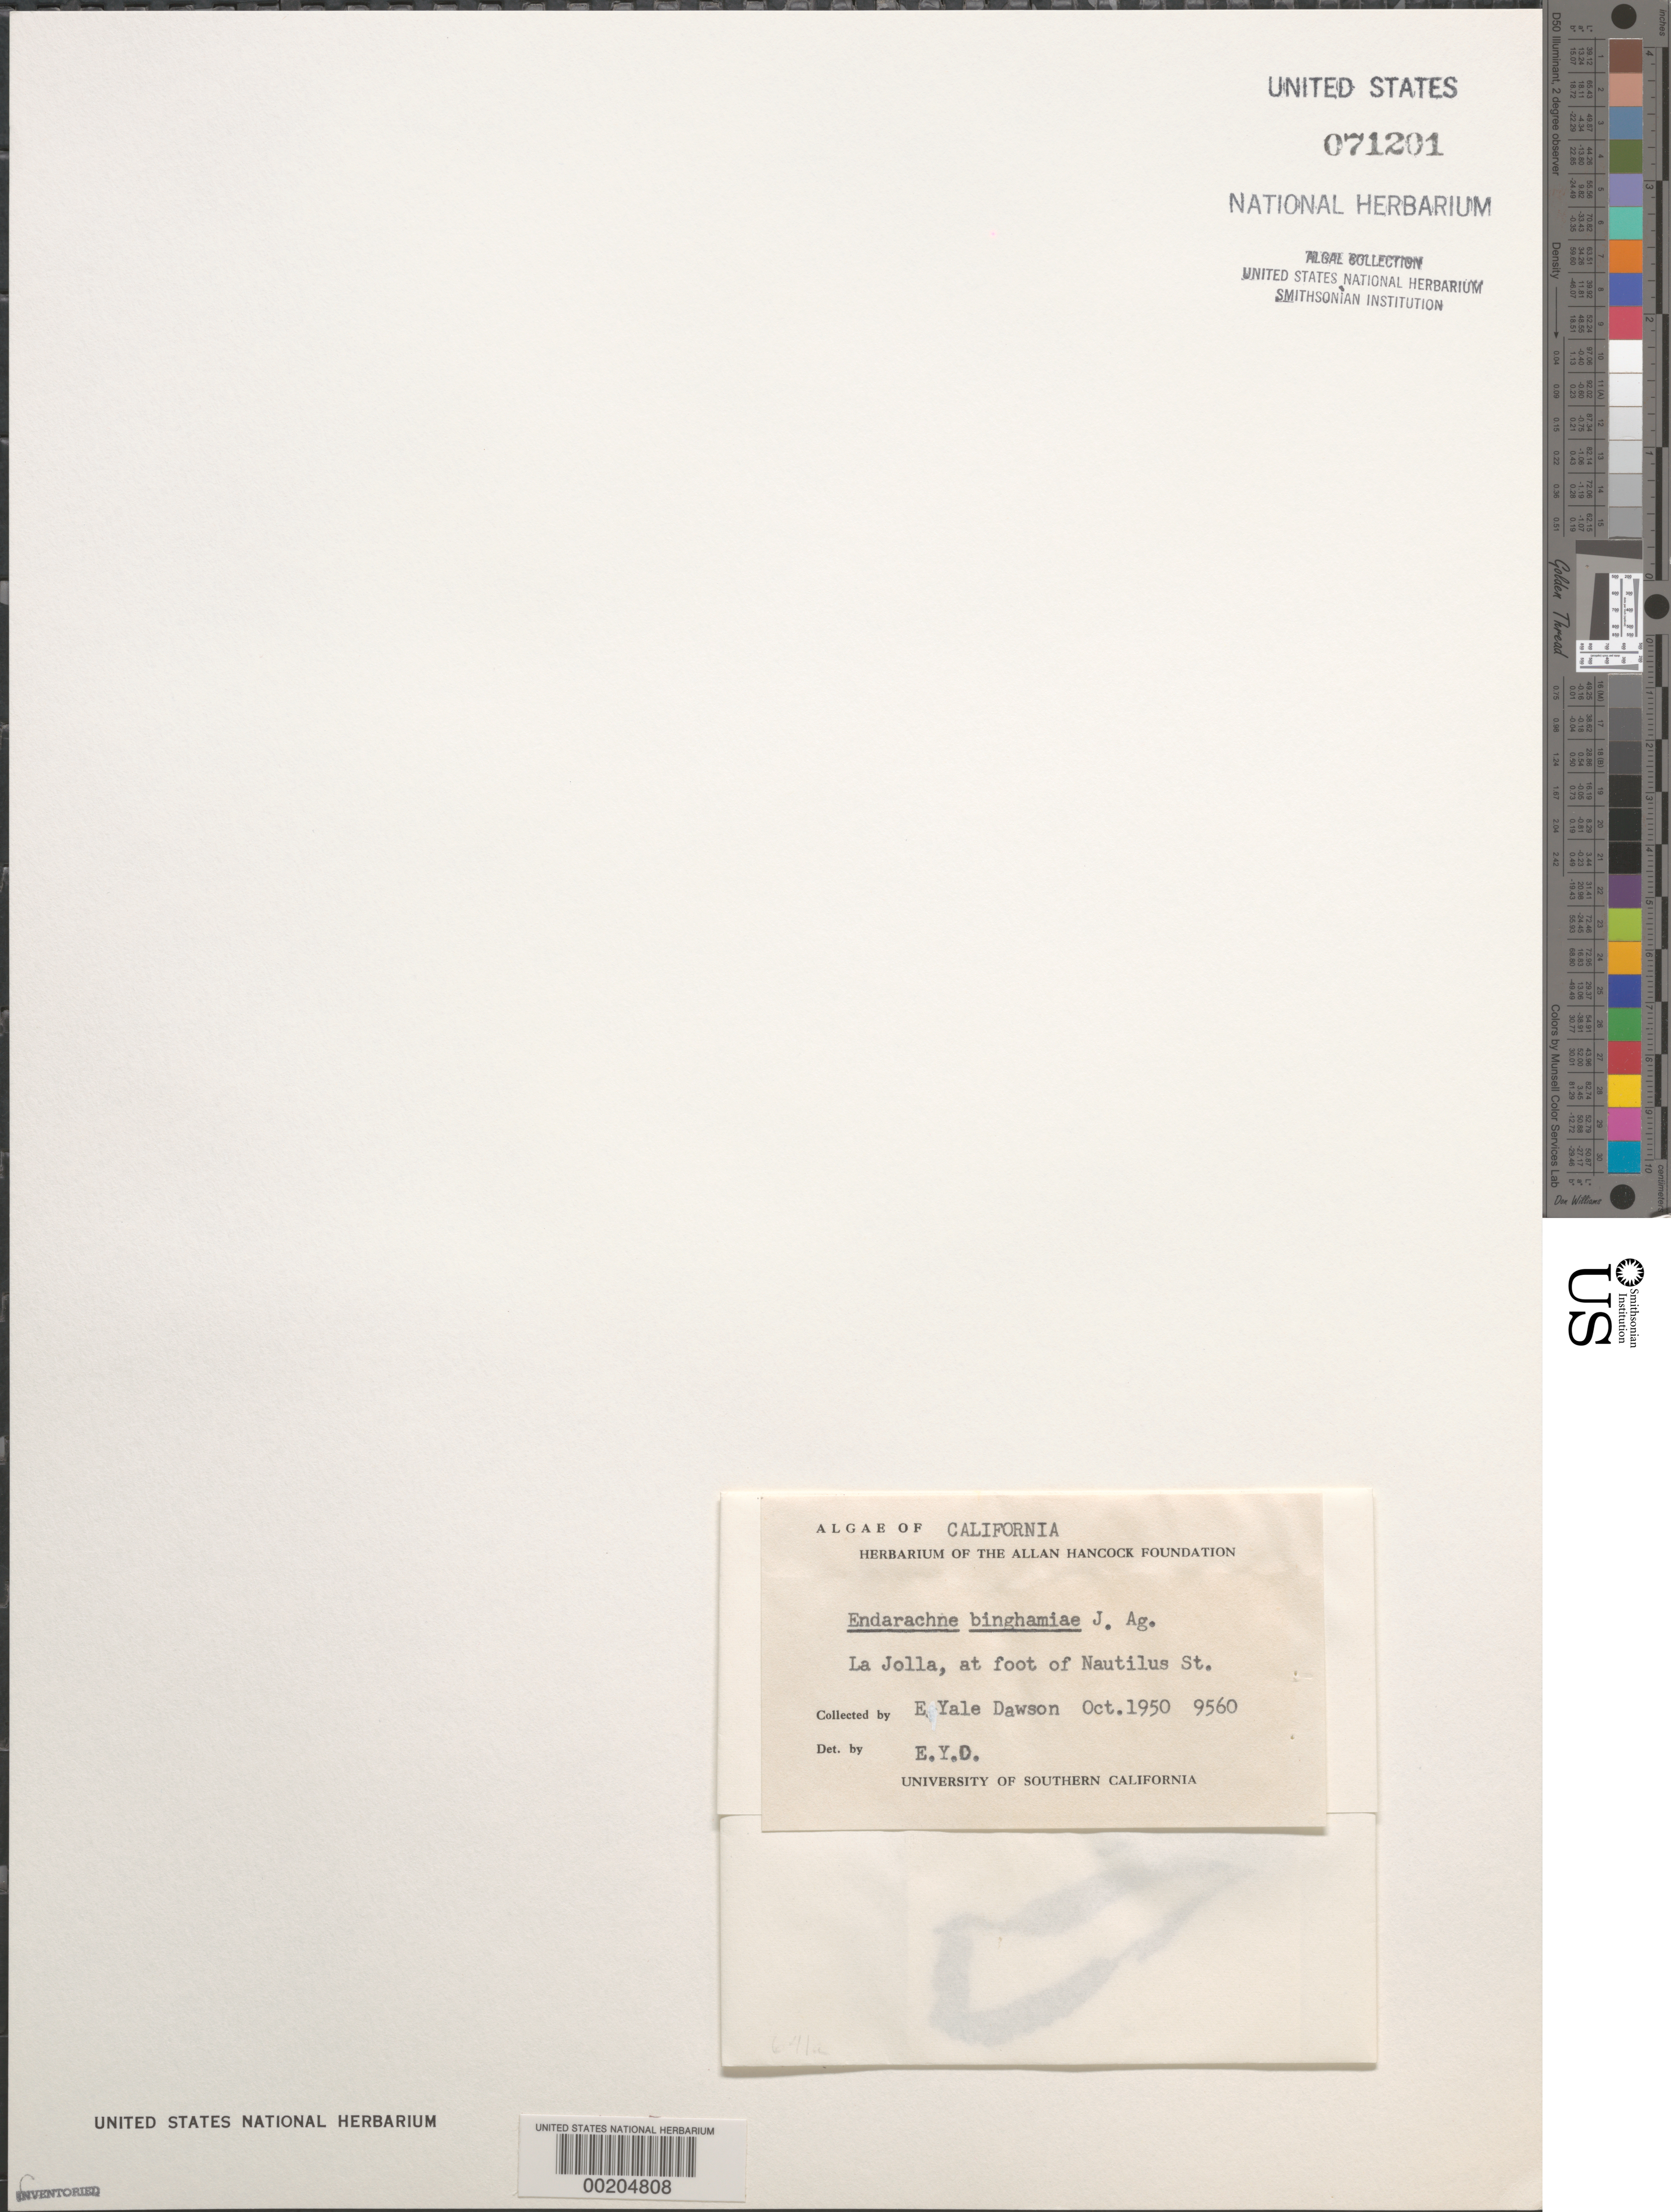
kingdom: Chromista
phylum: Ochrophyta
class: Phaeophyceae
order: Scytosiphonales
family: Scytosiphonaceae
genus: Petalonia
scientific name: Petalonia binghamiae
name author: (J. Agardh) K.L.Vinogr.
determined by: Algae name updating Project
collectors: E. Y. Dawson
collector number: EYD 9560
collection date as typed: Oct 1950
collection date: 1950-10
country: United States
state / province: California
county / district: San Diego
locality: La Jolla, foot of Nautilus Street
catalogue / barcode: US 71201